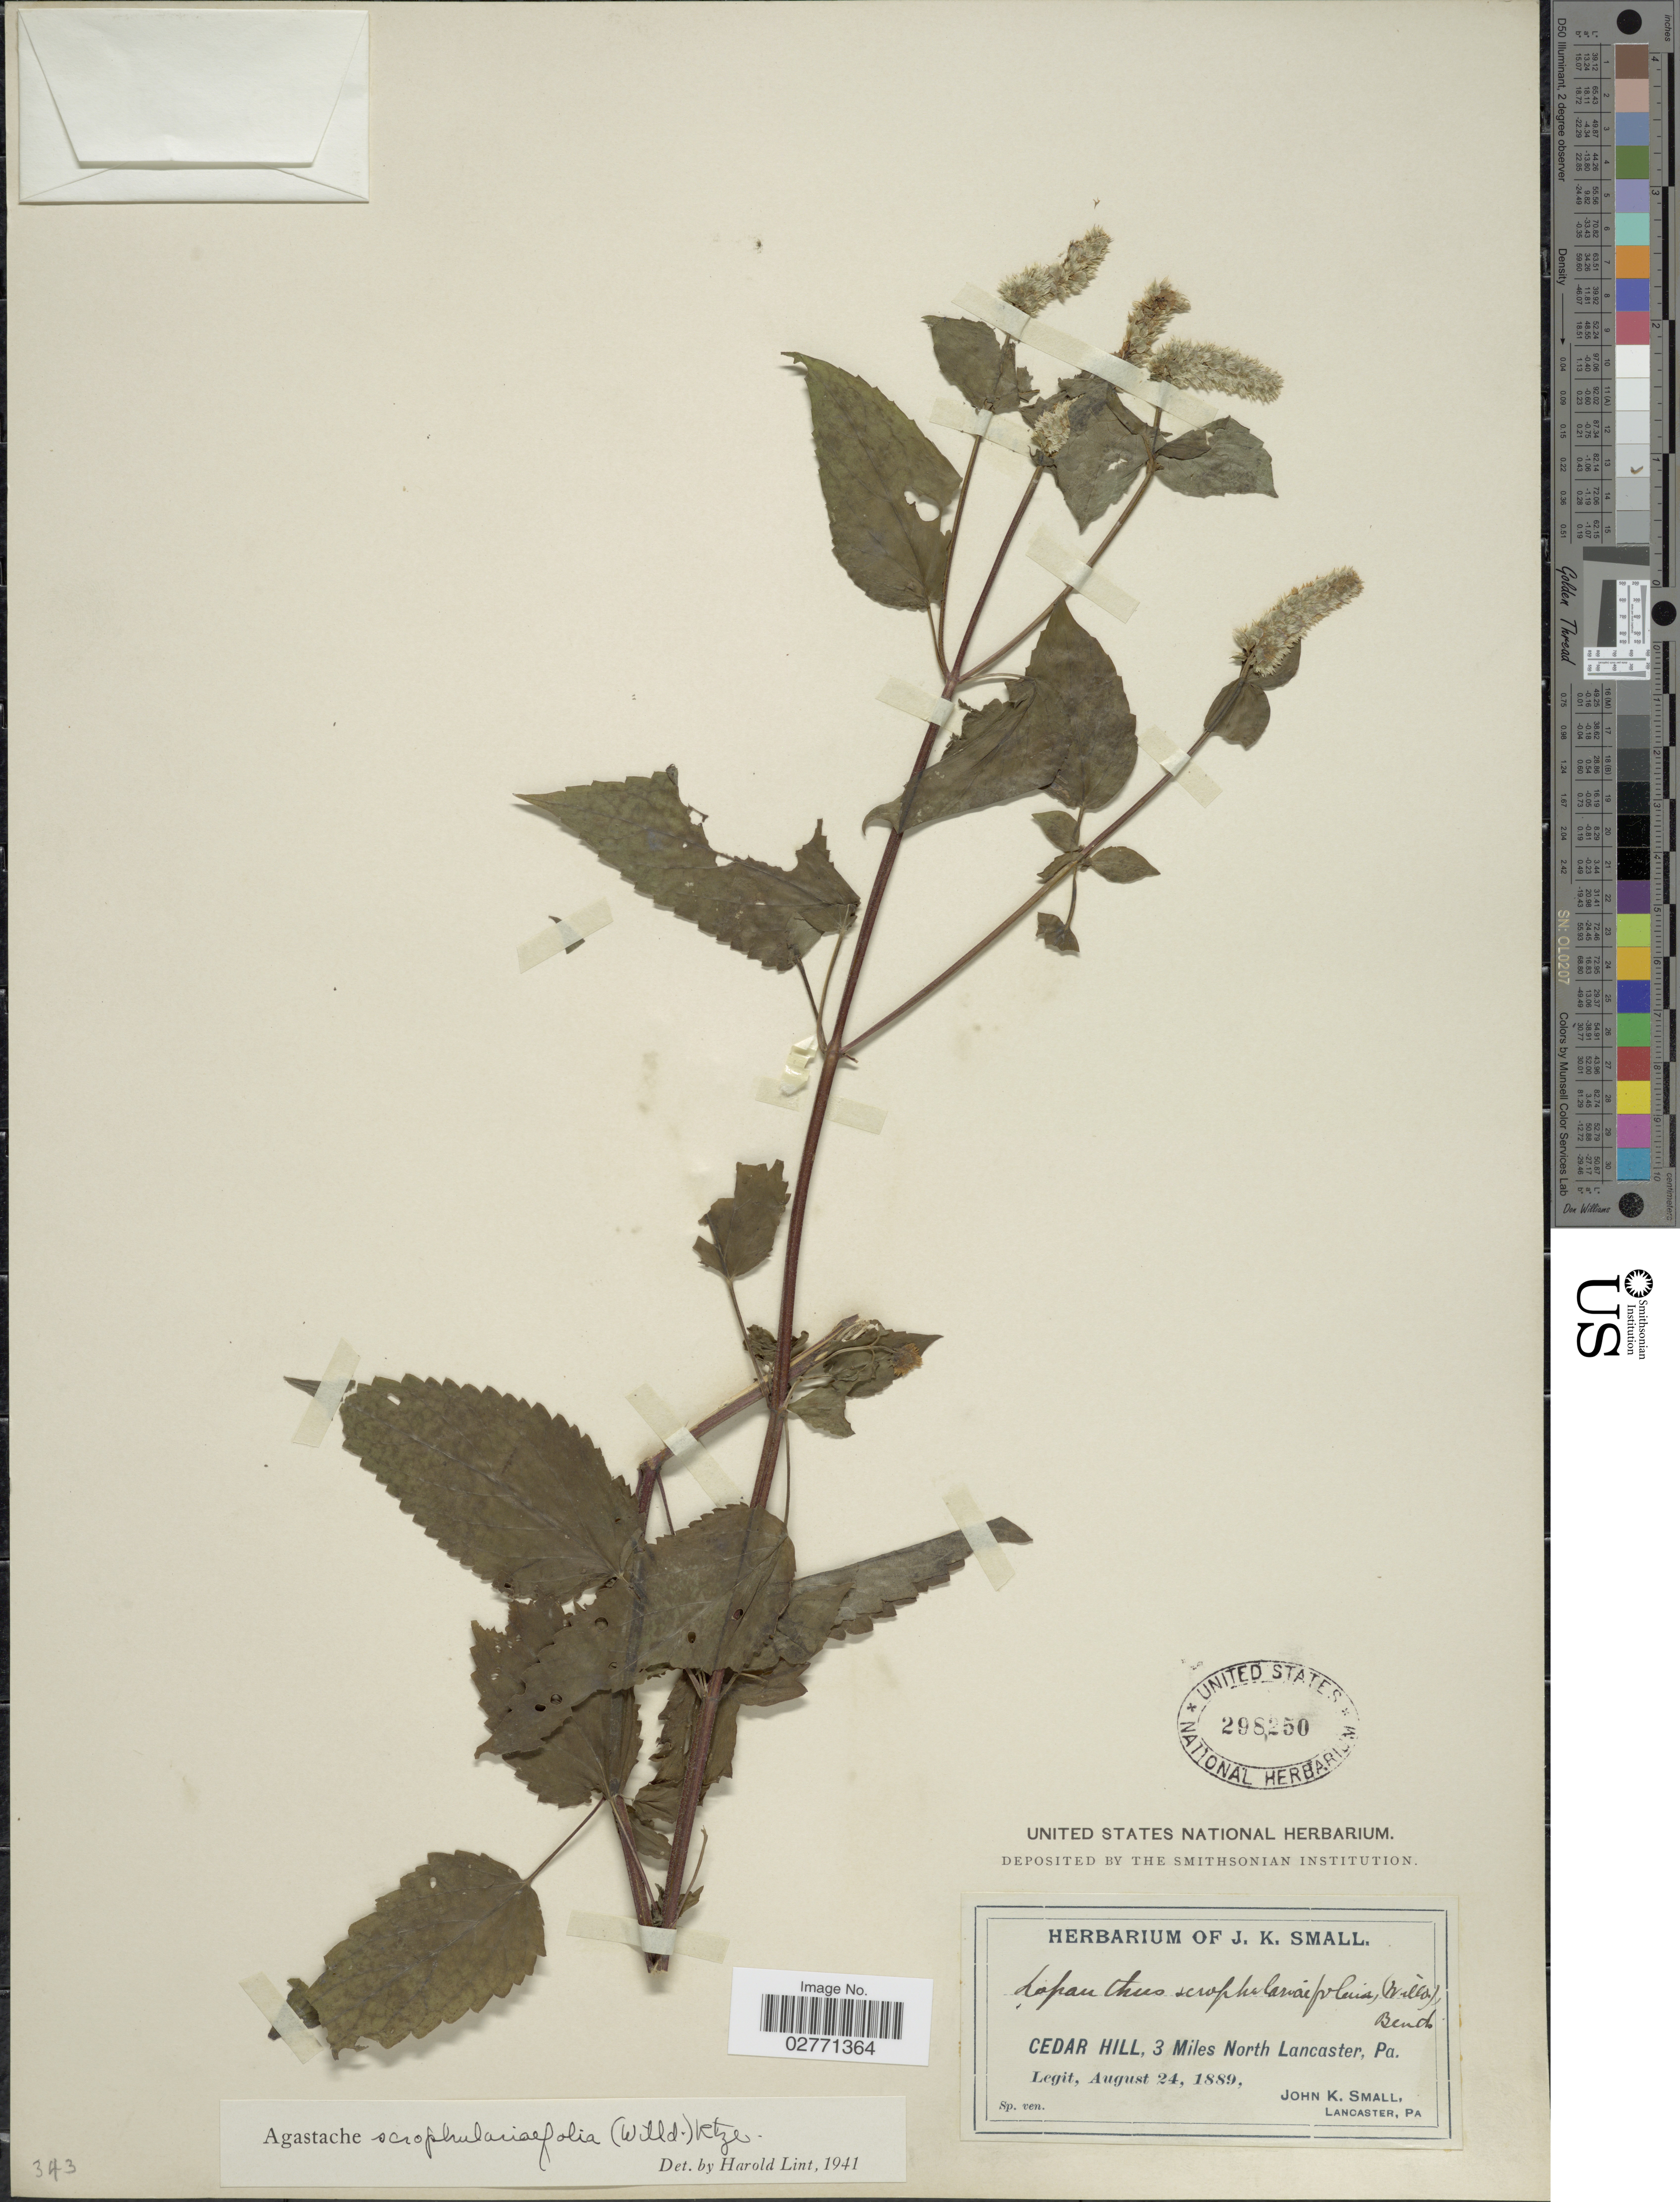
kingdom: Plantae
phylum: Tracheophyta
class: Magnoliopsida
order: Lamiales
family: Lamiaceae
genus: Agastache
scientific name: Agastache scrophulariifolia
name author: (Willd.) Kuntze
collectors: J. K. Small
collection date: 1889-08-24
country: United States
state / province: Pennsylvania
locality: Cedar Hill, 3 miles North Lancaster.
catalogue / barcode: US 298250